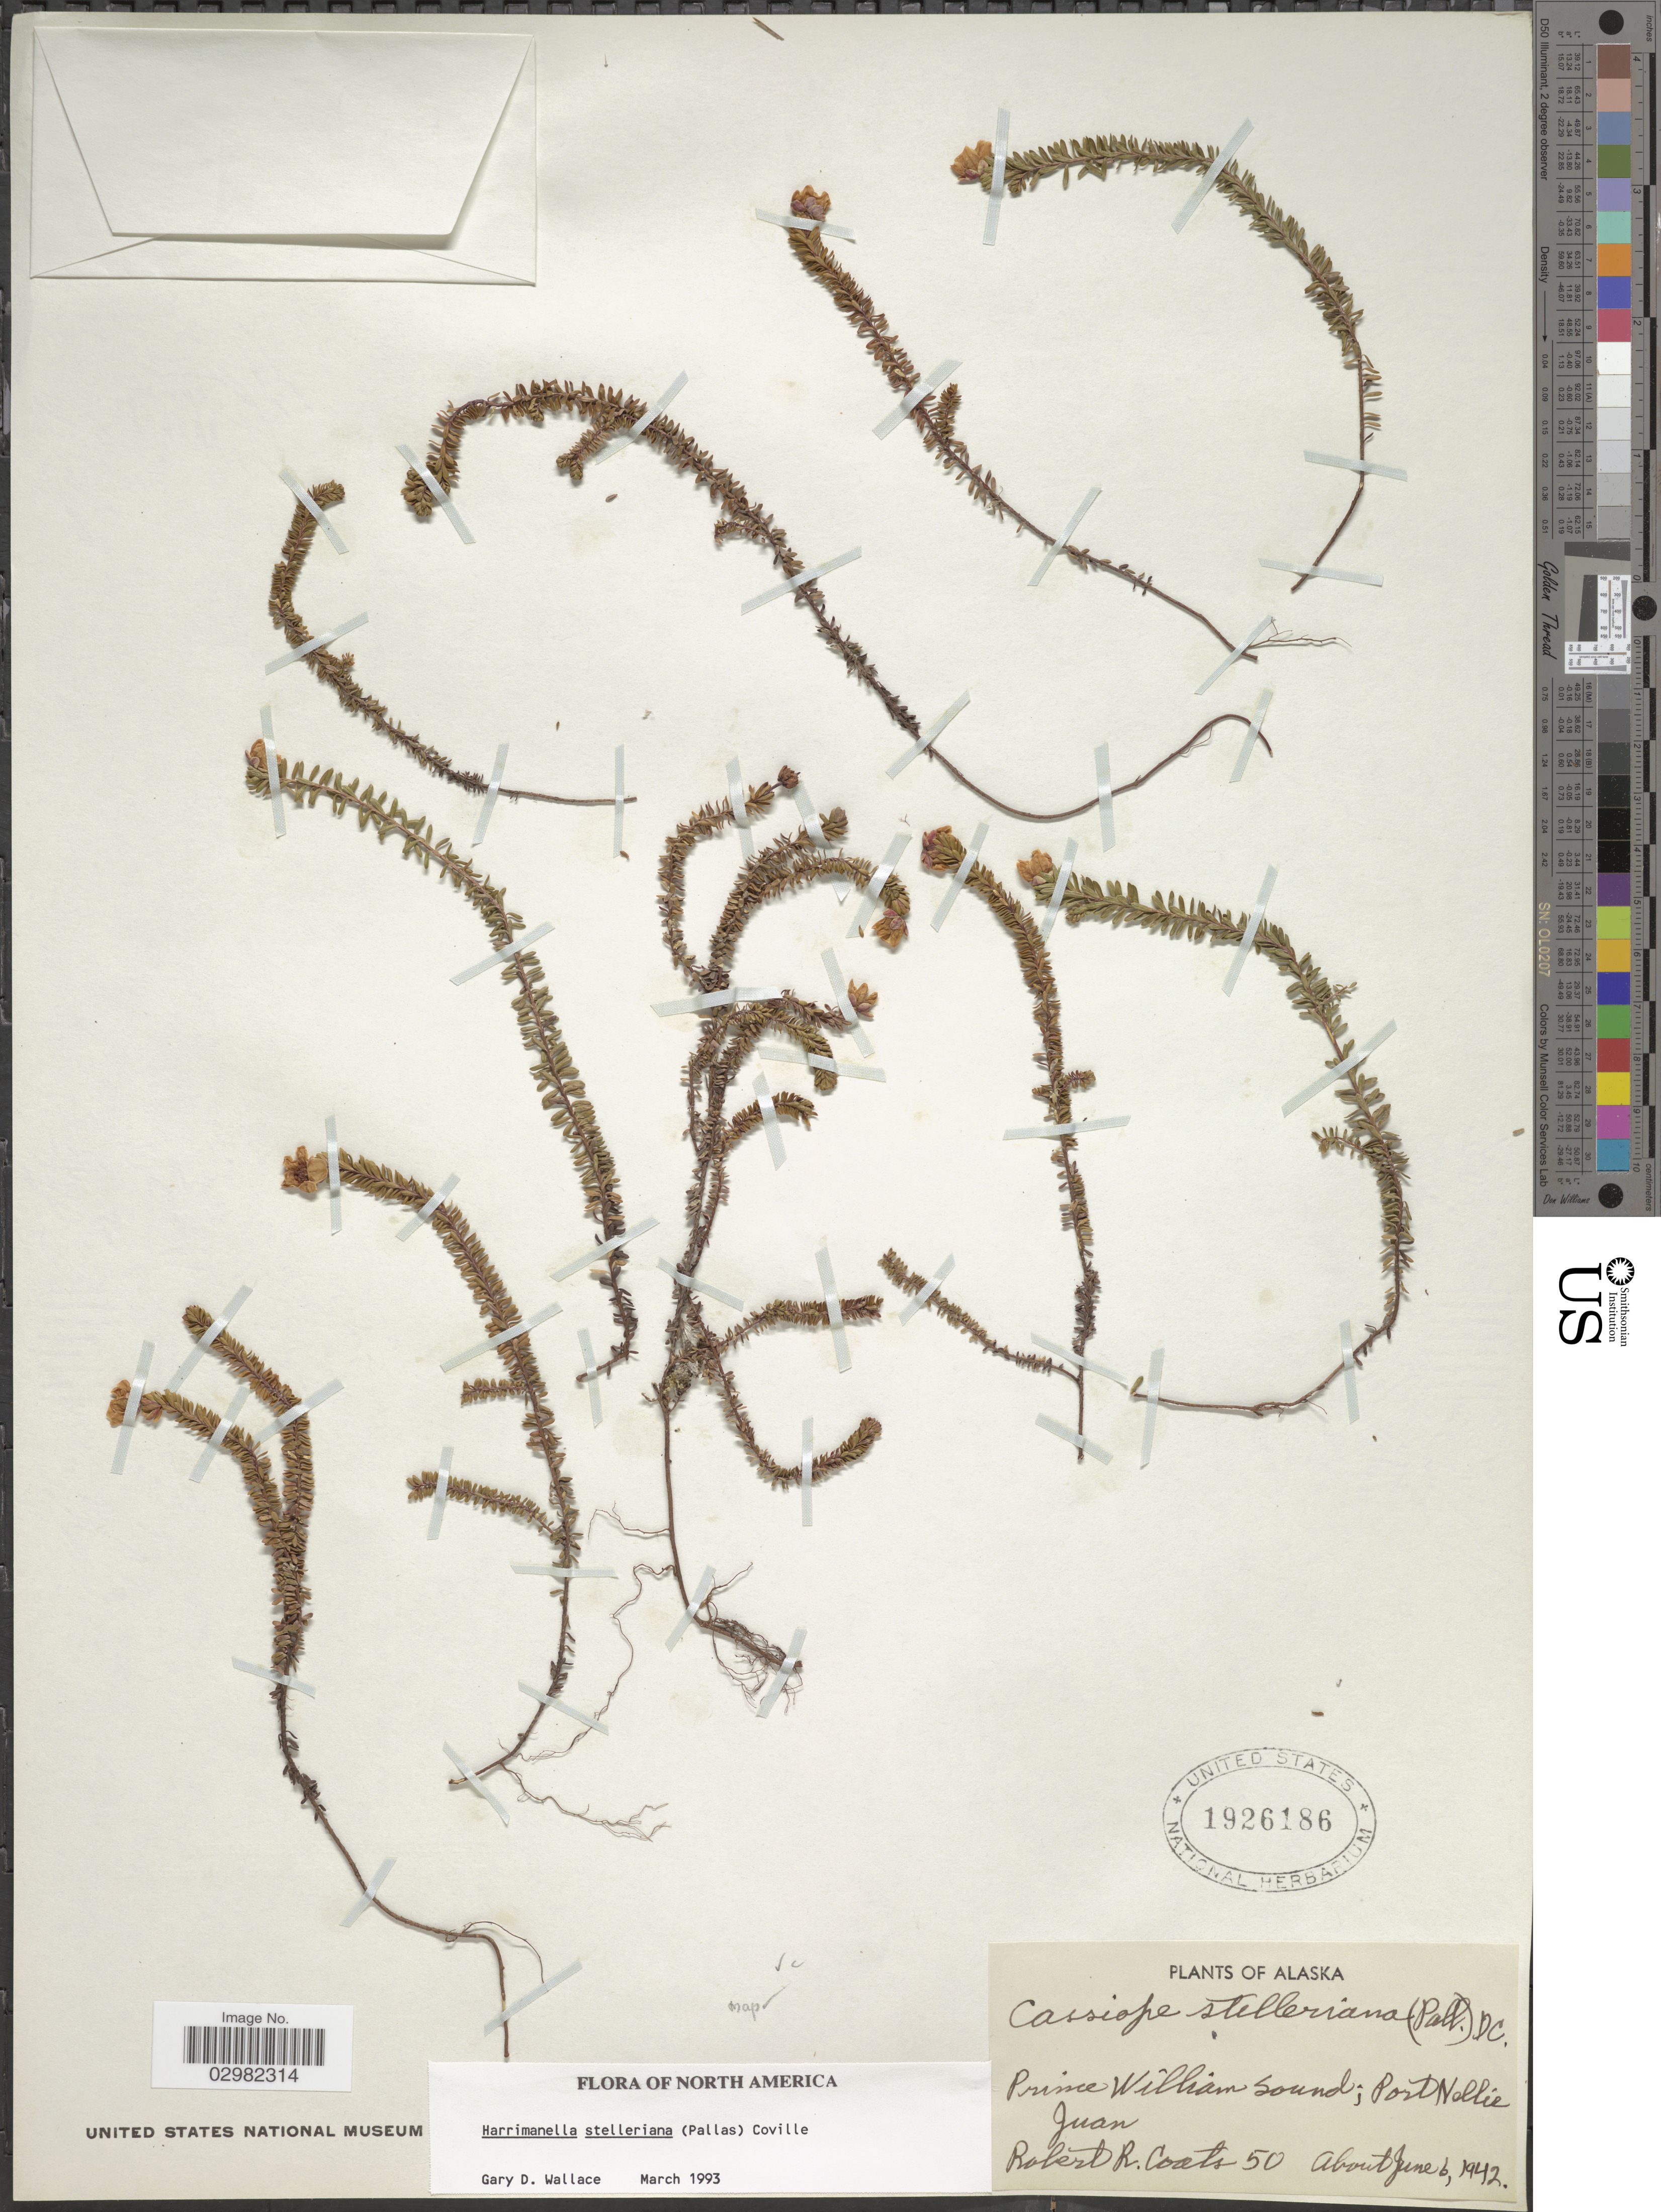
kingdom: Plantae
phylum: Tracheophyta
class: Magnoliopsida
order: Ericales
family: Ericaceae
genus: Harrimanella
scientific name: Harrimanella stelleriana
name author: (Pall.) Coville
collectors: R. Coats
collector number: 50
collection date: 1942-06-06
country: United States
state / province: Alaska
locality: Prince William Sound; Port Nellie Juan.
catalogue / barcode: US 1926186